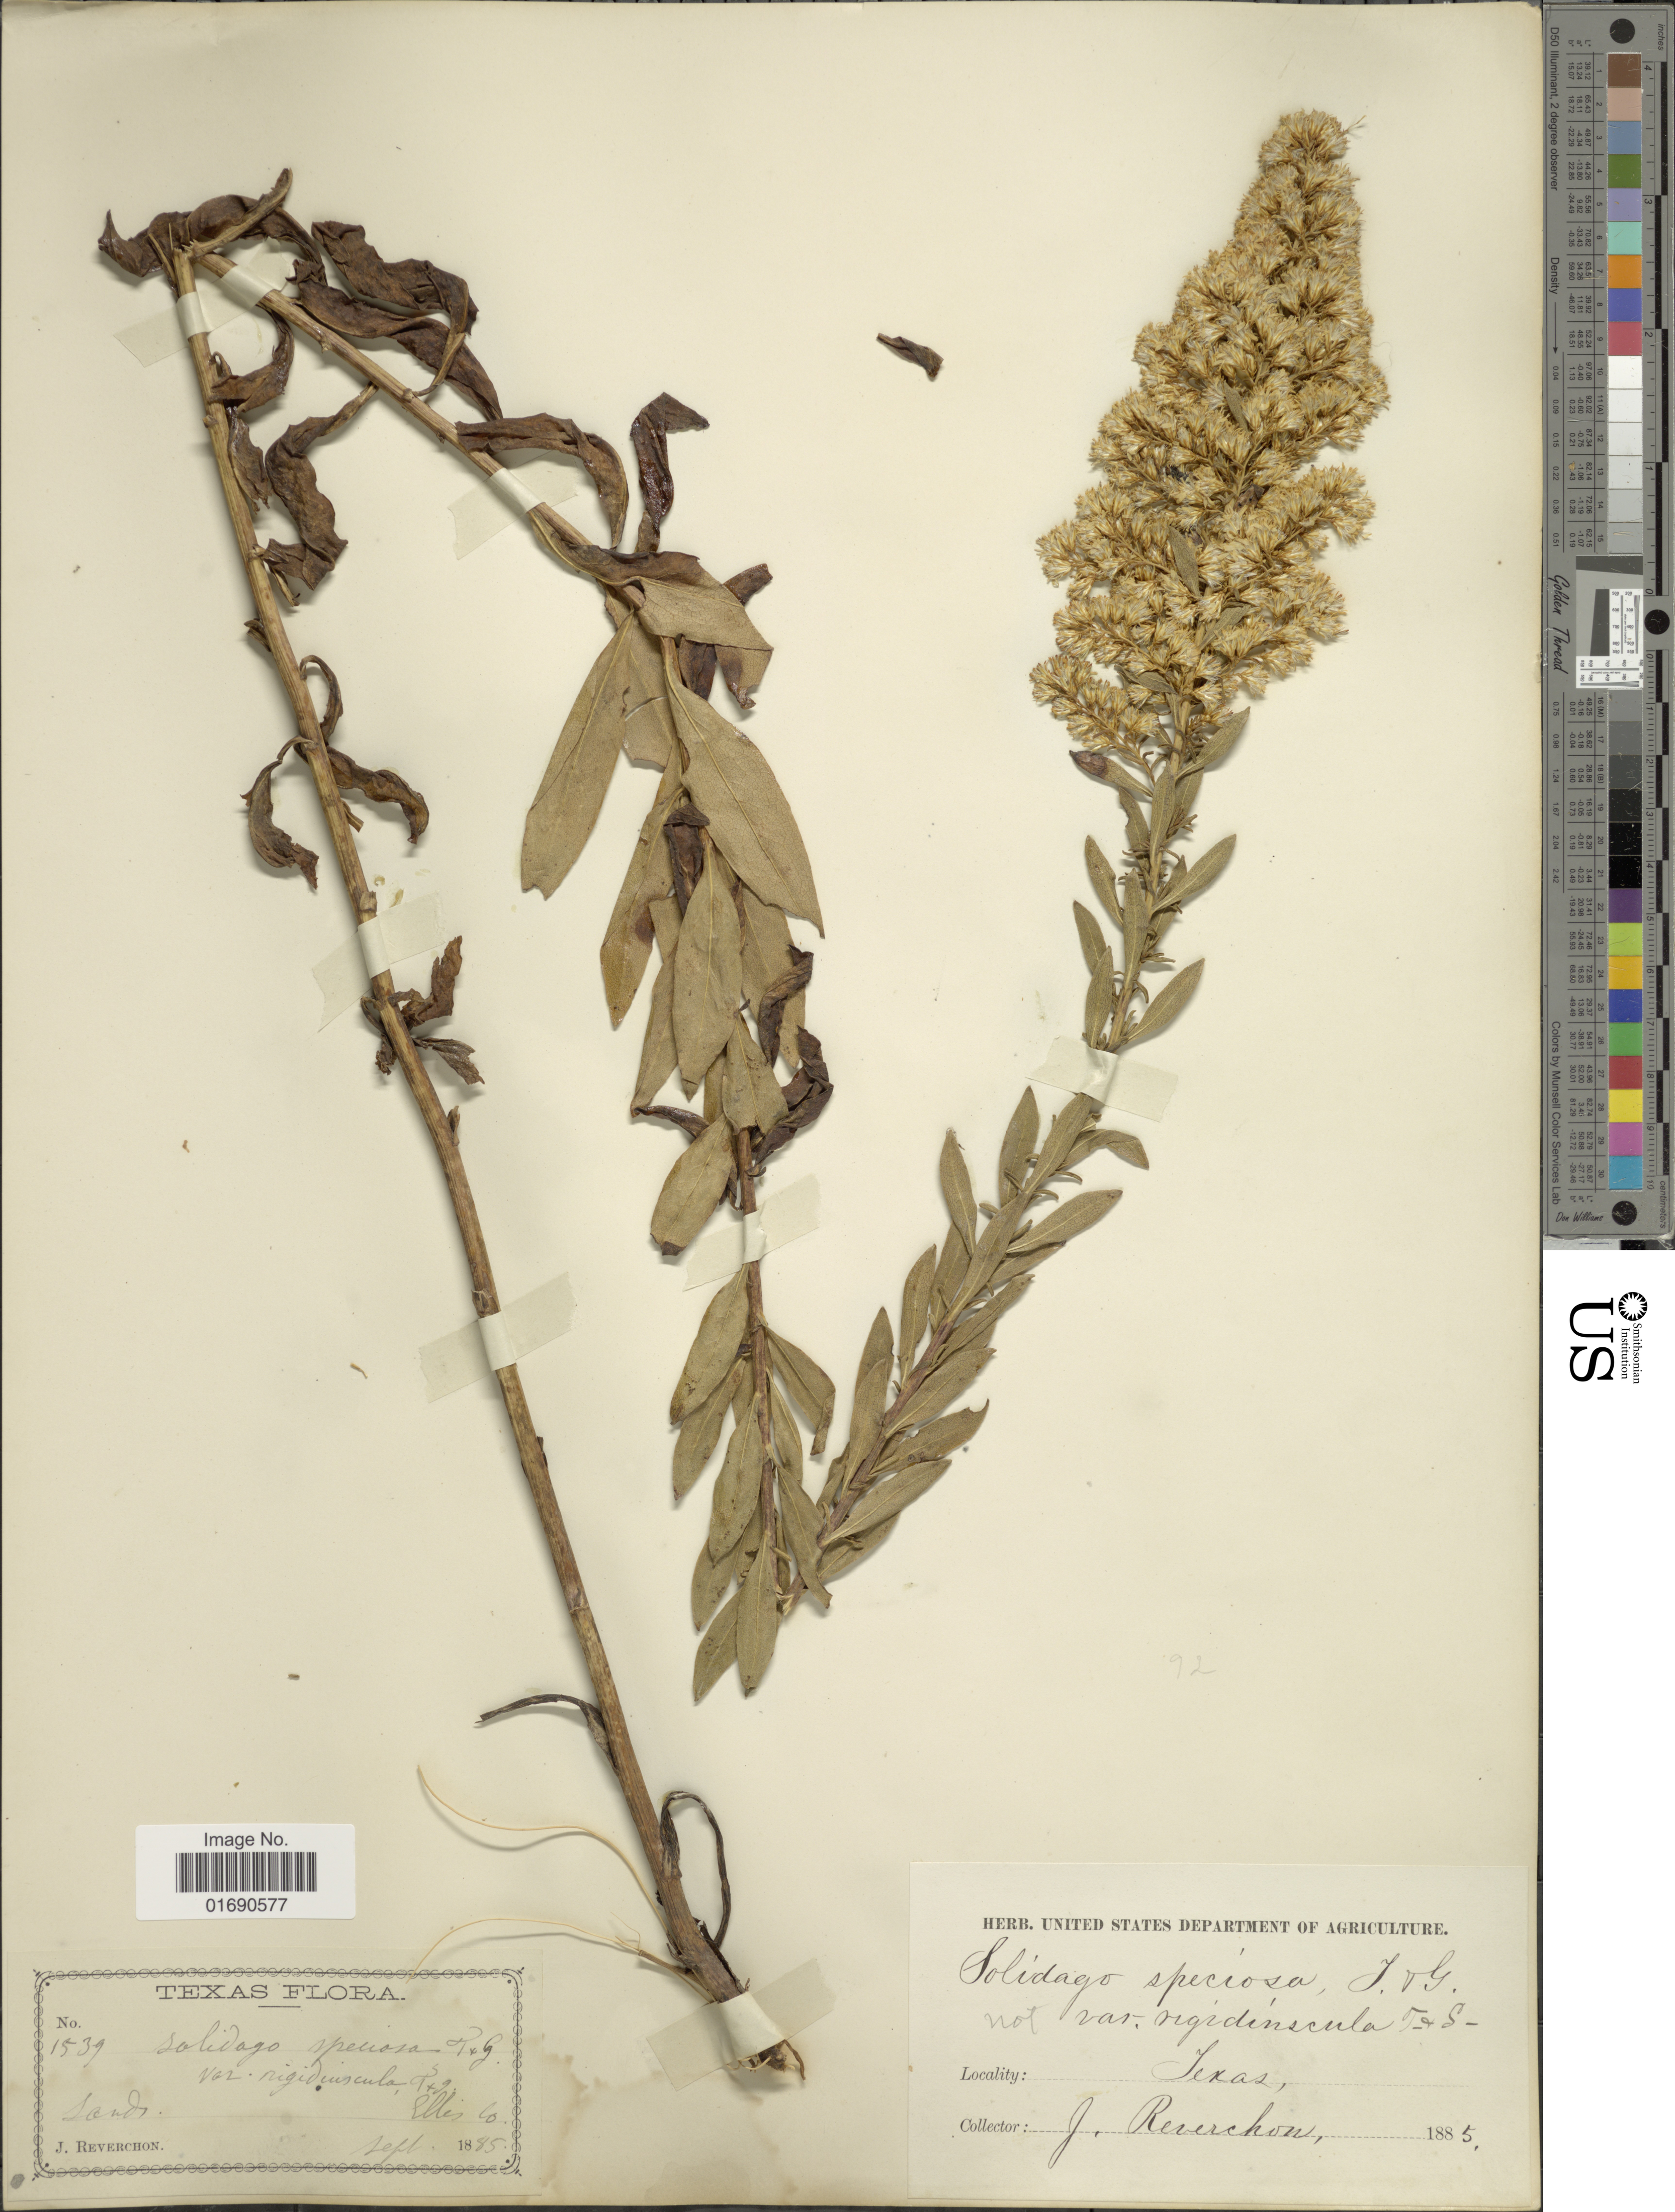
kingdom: Plantae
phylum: Tracheophyta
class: Magnoliopsida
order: Asterales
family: Asteraceae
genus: Solidago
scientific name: Solidago speciosa var. angustata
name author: Torr. & A. Gray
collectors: J. Reverchon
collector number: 1539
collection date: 1885-09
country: United States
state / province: Texas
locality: Sands, Elles Co.